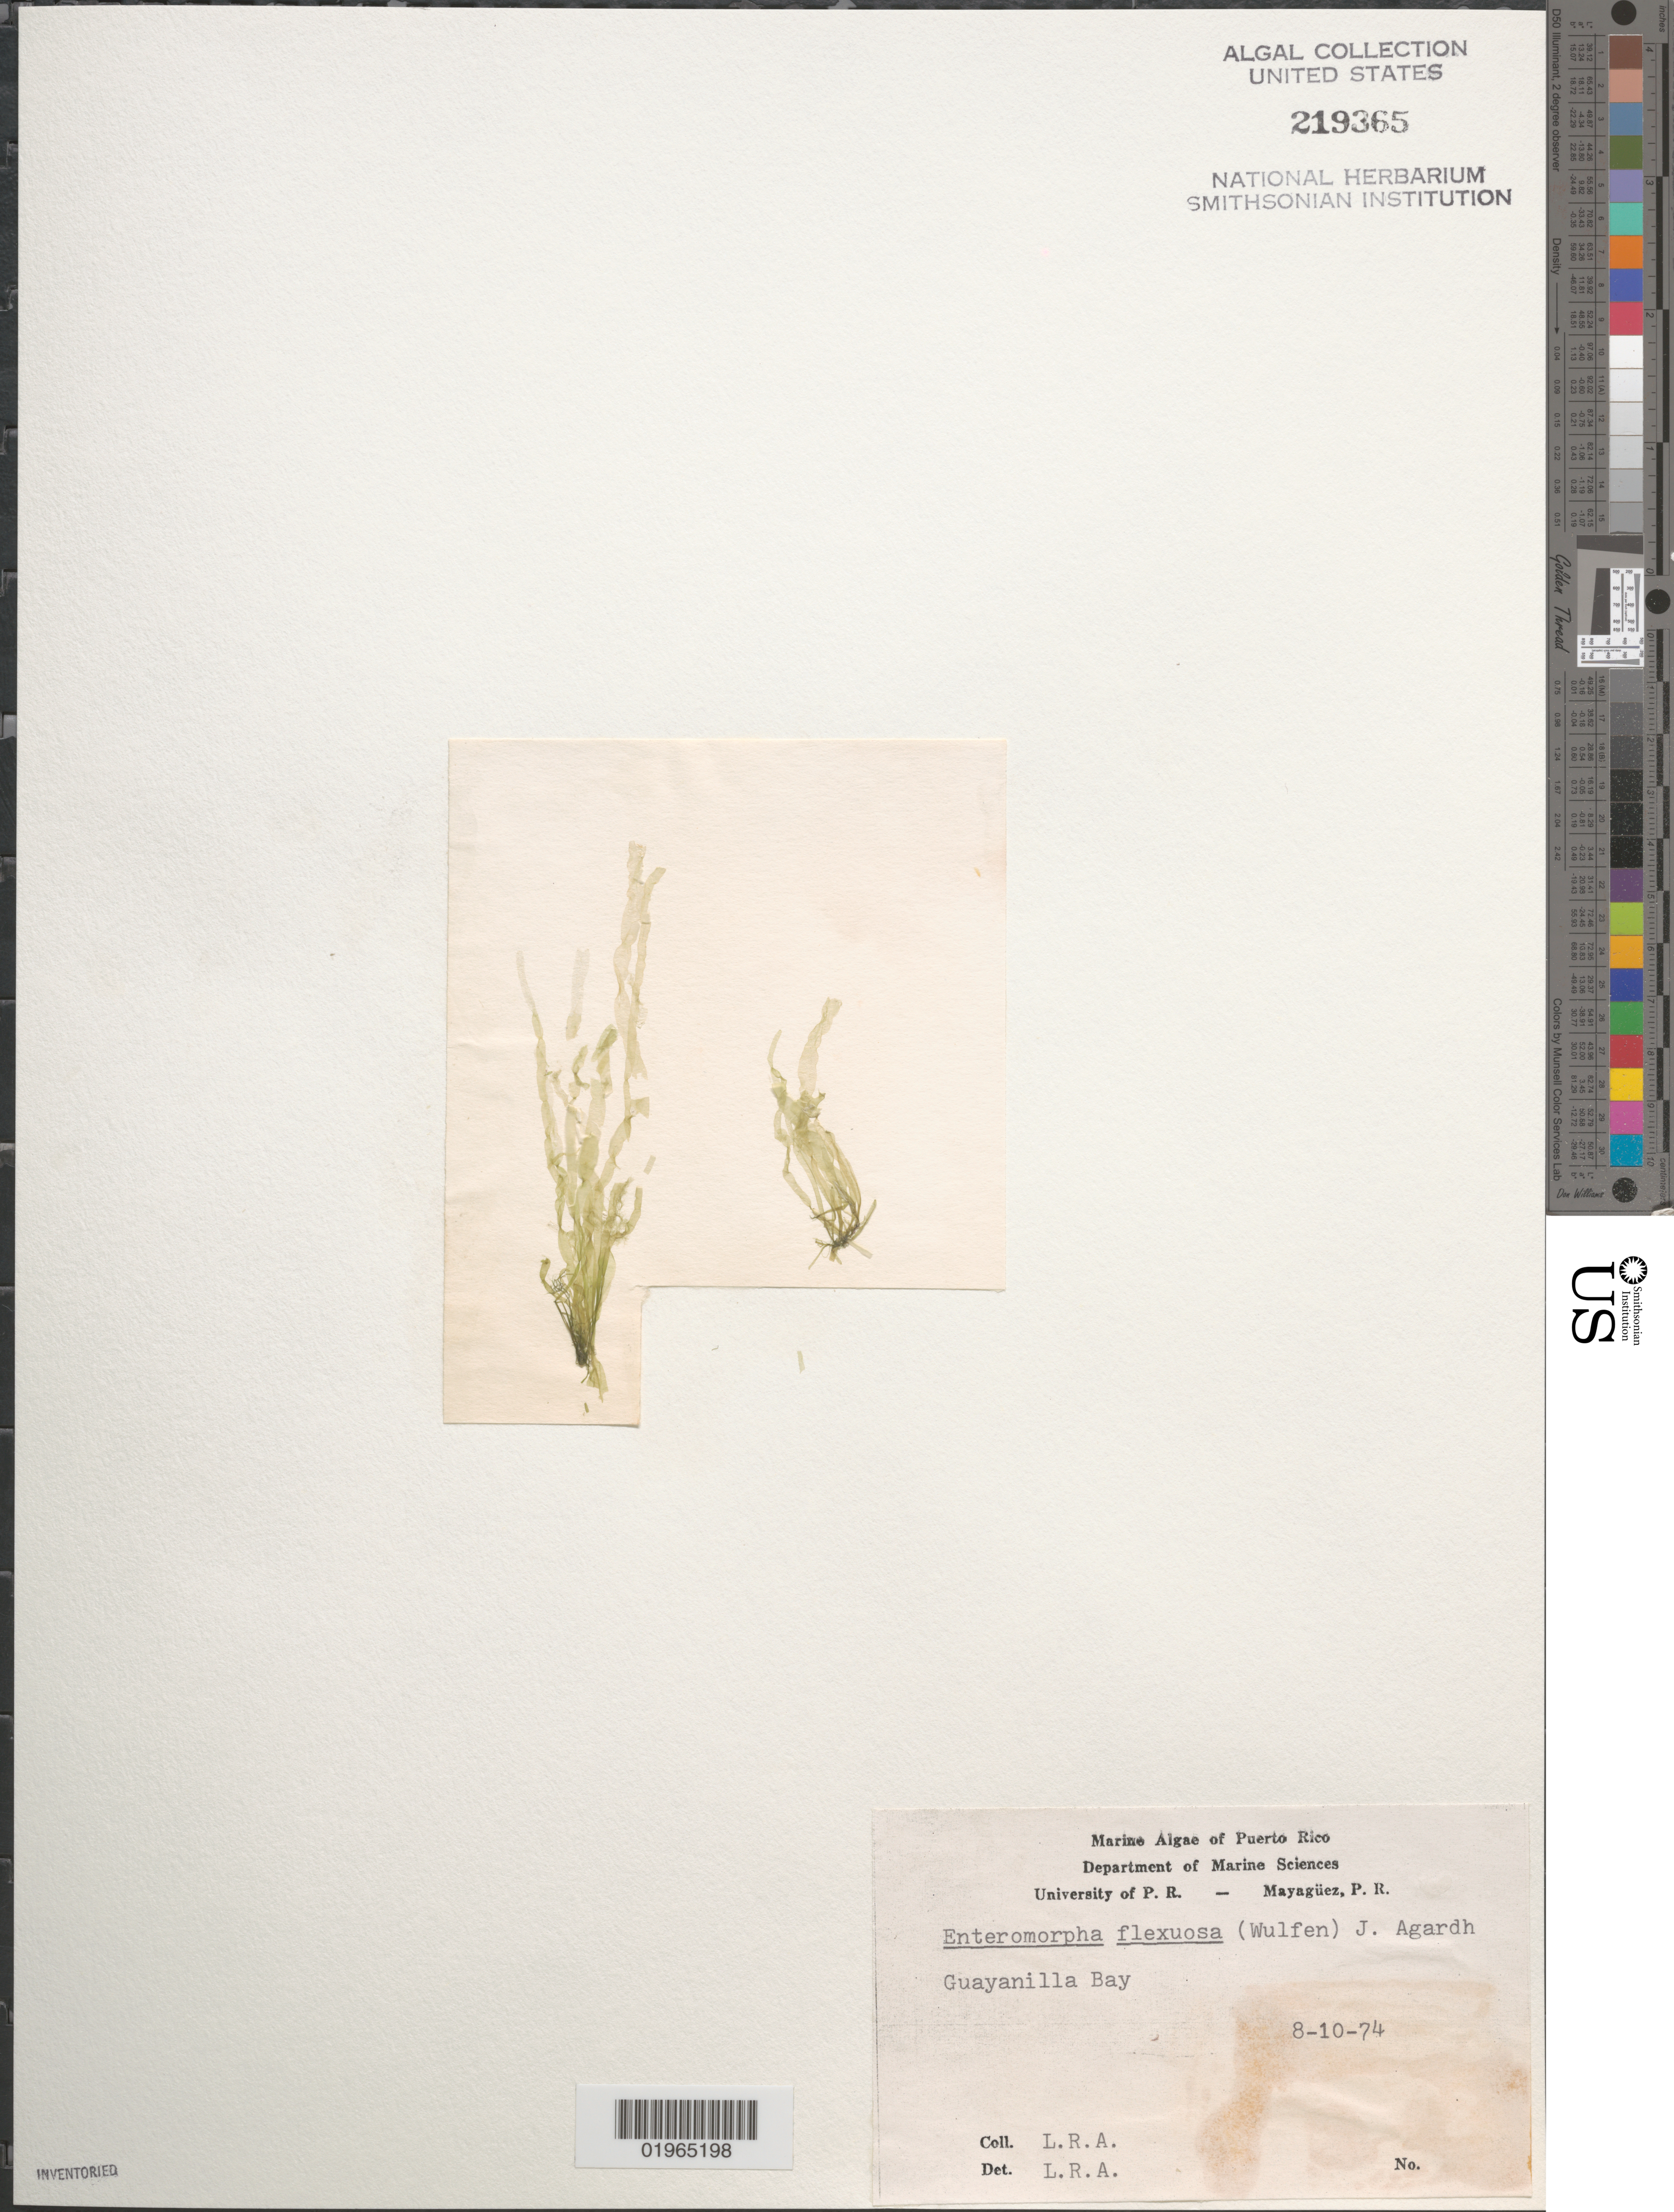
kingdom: Plantae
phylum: Chlorophyta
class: Ulvophyceae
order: Ulvales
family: Ulvaceae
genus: Ulva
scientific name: Ulva flexuosa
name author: Wulfen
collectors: L. Almodovar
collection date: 1974-08-10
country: Puerto Rico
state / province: Guayanilla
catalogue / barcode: US 219365